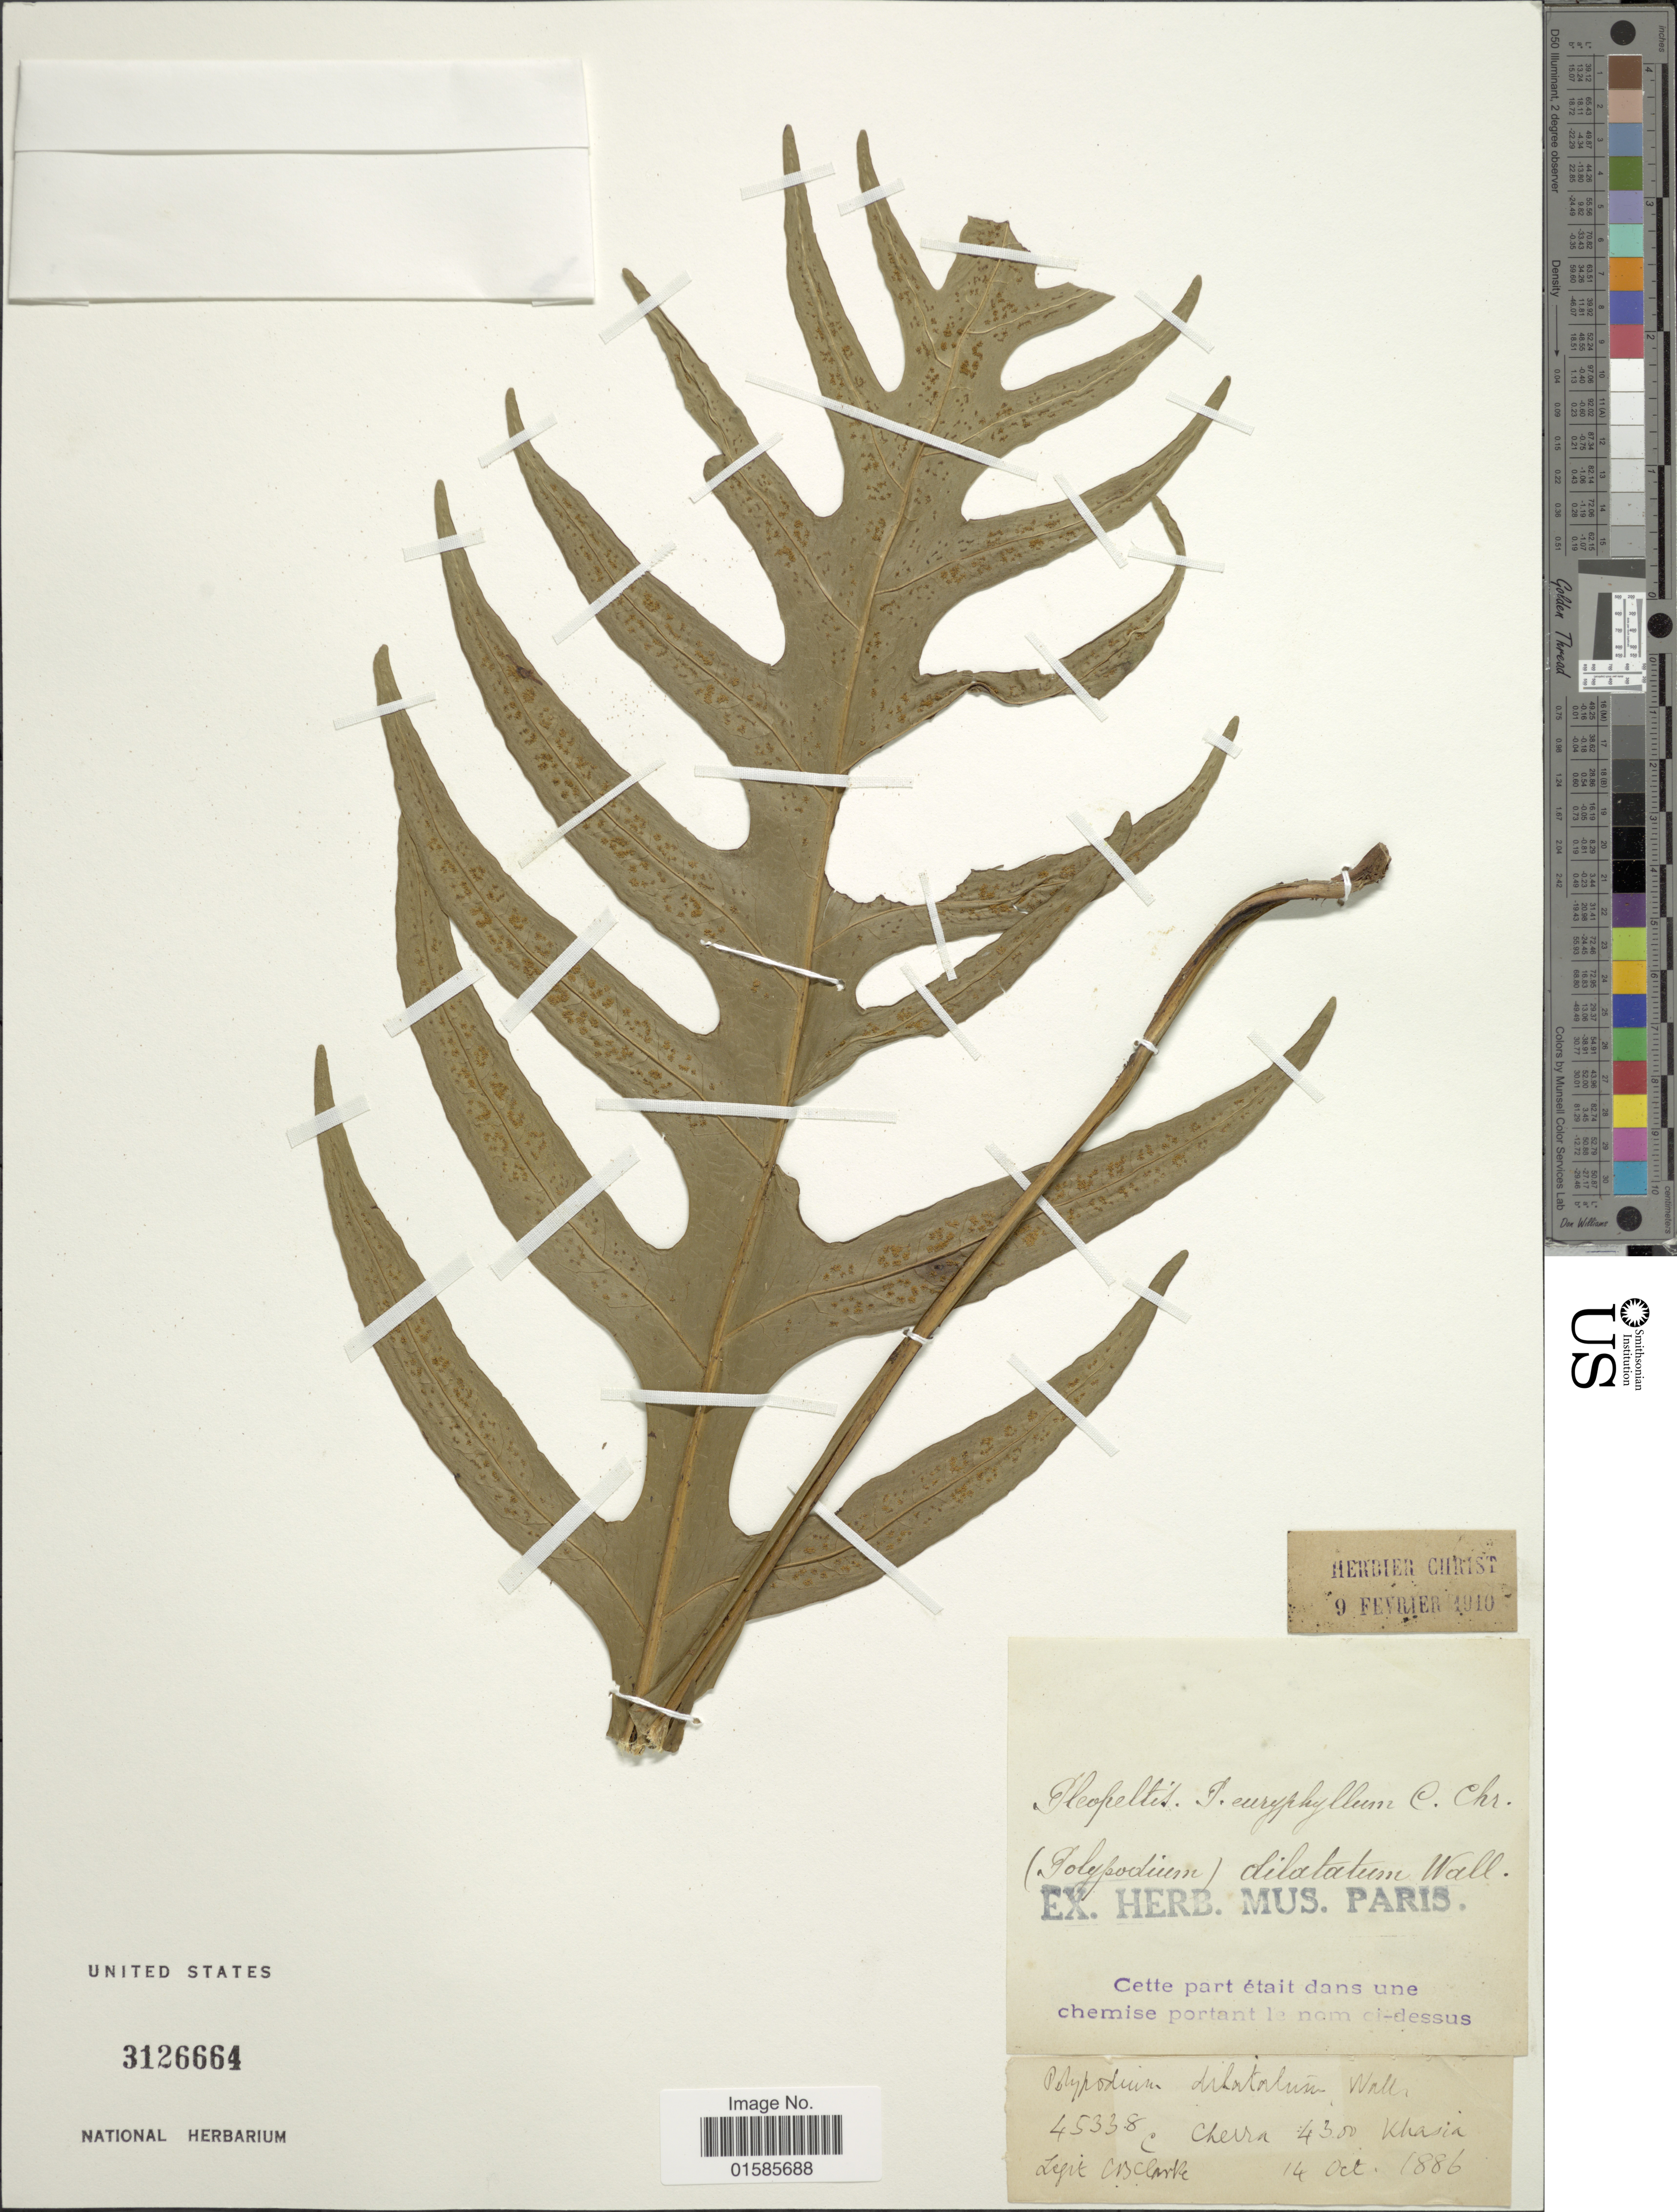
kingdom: Plantae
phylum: Tracheophyta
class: Polypodiopsida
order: Polypodiales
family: Polypodiaceae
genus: Microsorum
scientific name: Microsorum insigne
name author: (Blume) Copel.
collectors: C. B. Clarke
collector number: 45338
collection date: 1886-10-14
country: India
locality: Cherra, Khasia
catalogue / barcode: US 3126664